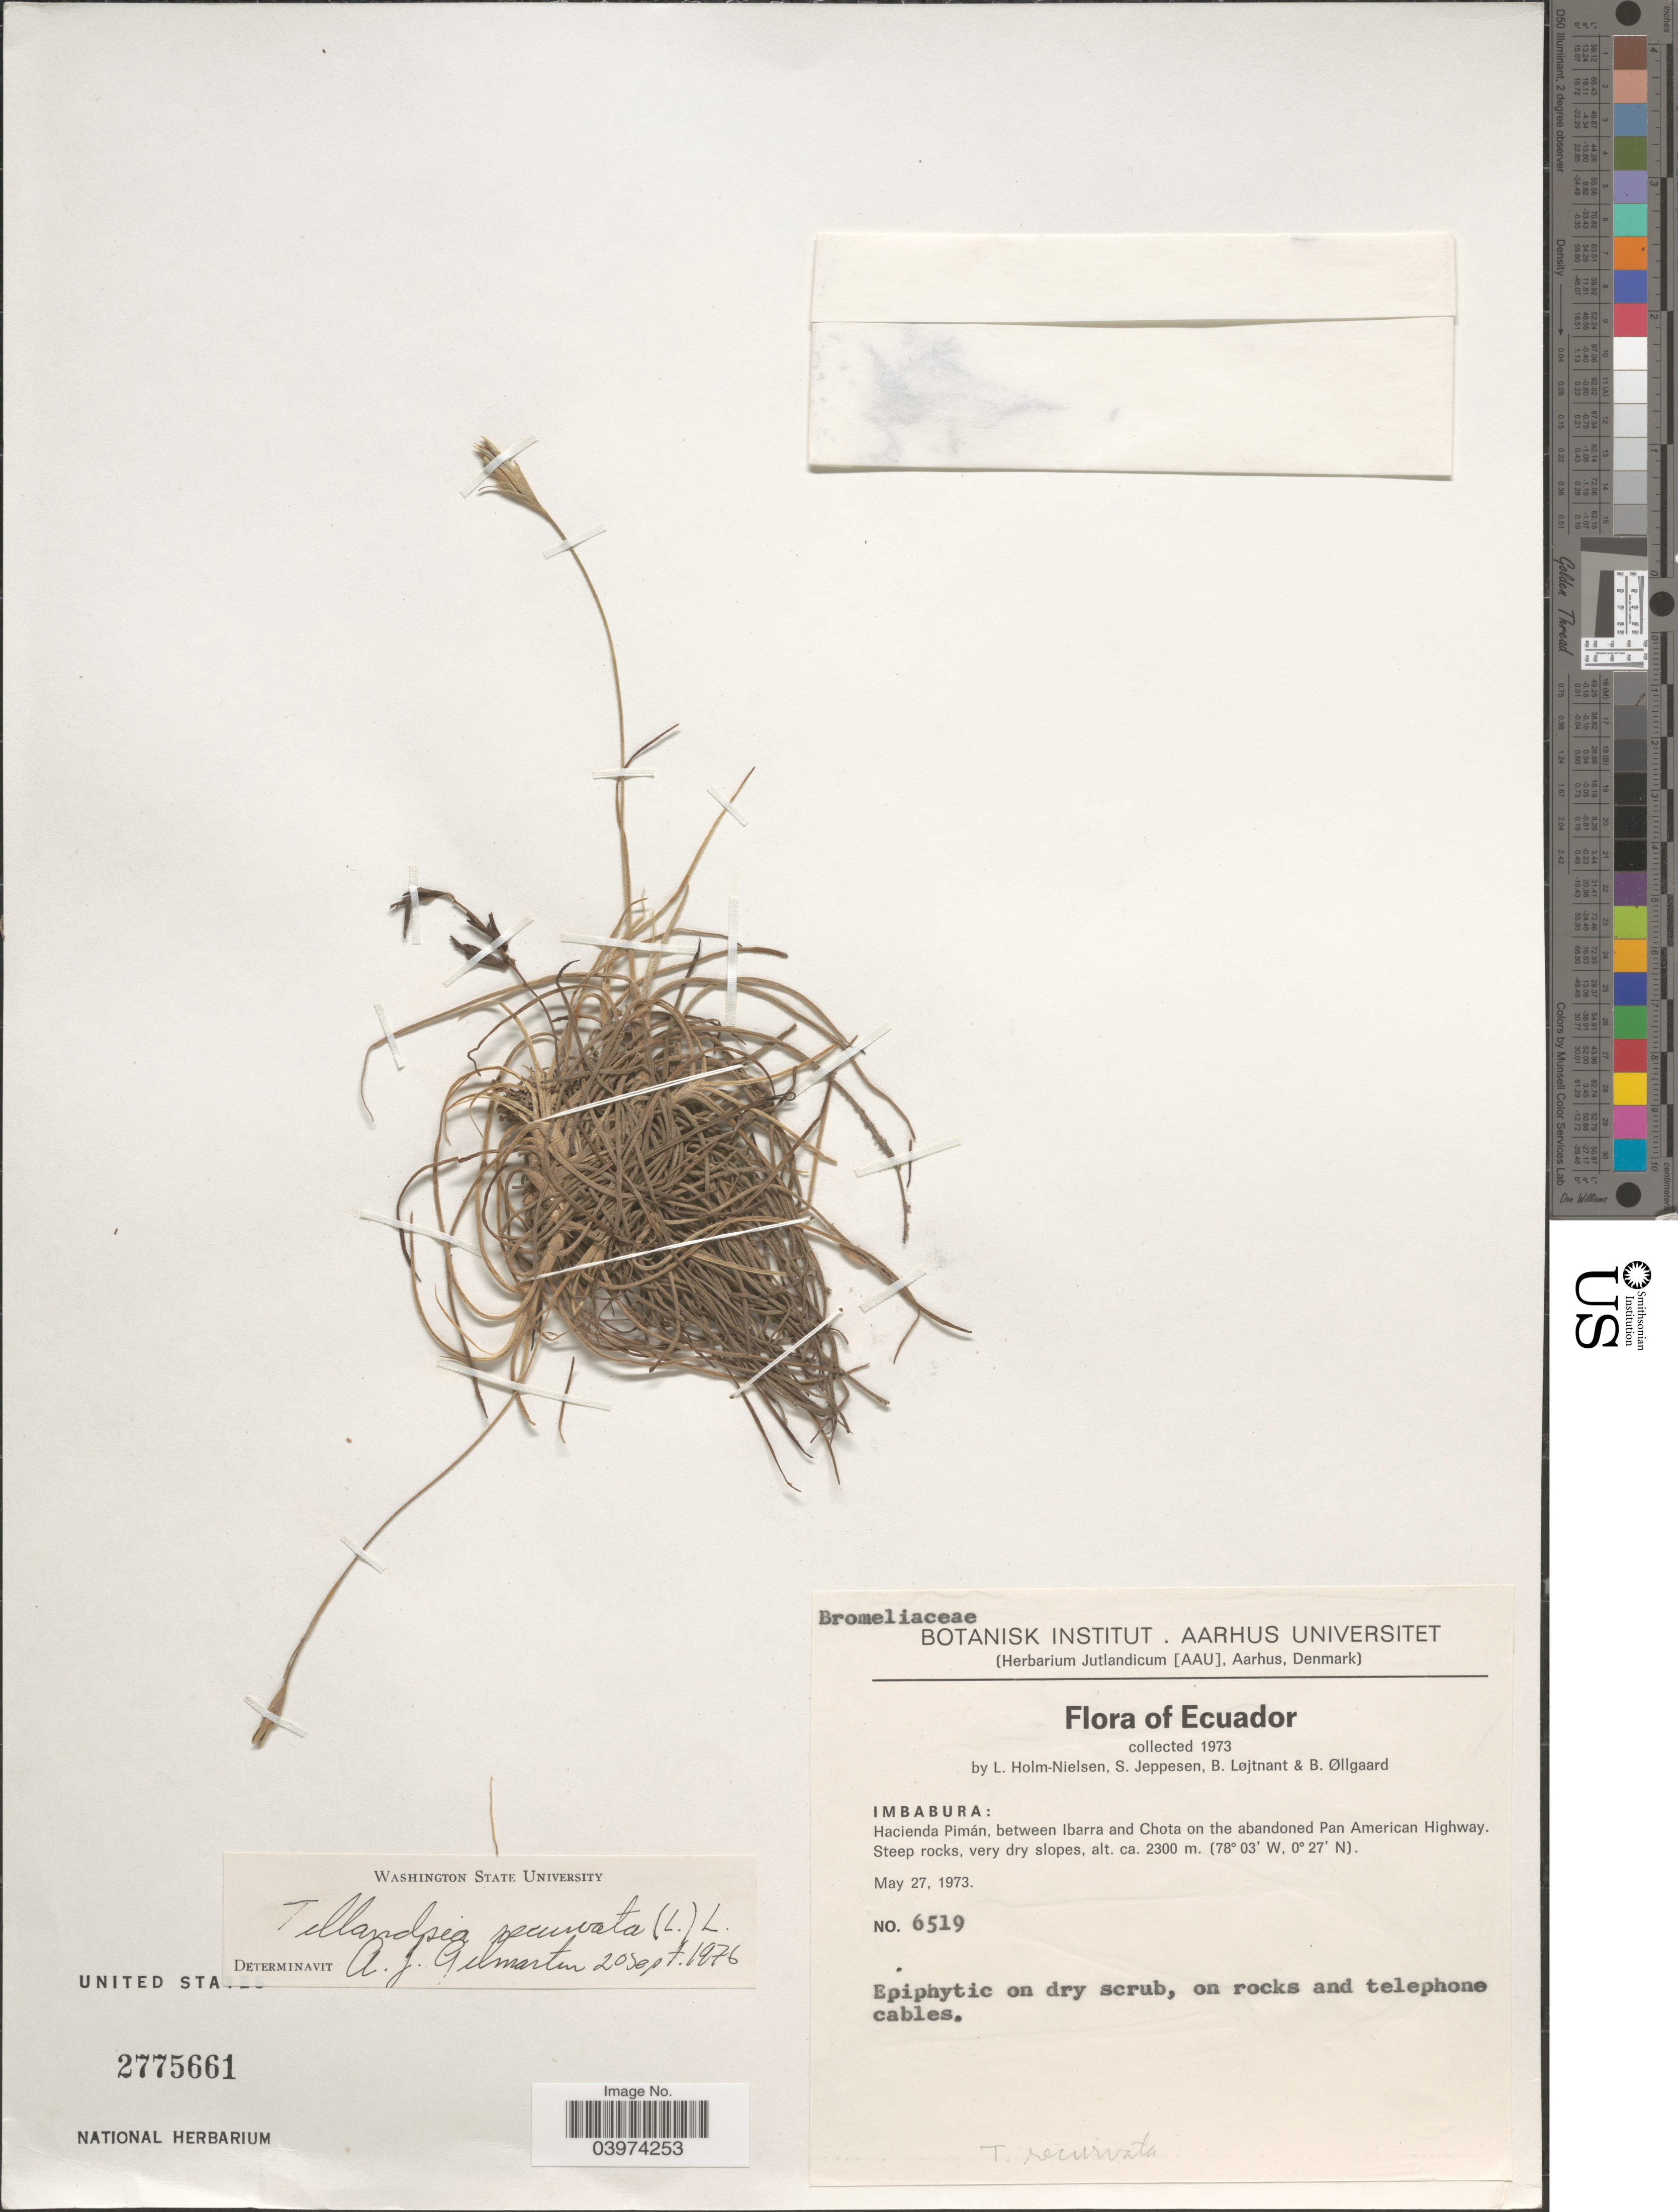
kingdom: Plantae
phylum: Tracheophyta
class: Liliopsida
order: Poales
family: Bromeliaceae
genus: Tillandsia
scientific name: Tillandsia recurvata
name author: L.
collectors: L. Holm-Nielsen, S. Jeppesen, B. Löjtnant & B. Øllgaard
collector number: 6519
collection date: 1973-05-27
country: Ecuador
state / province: Imbabura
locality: Hacienda Pimán, between Ibarra and Chota on the abandoned Pan American Highway.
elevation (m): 2300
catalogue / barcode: US 2775661